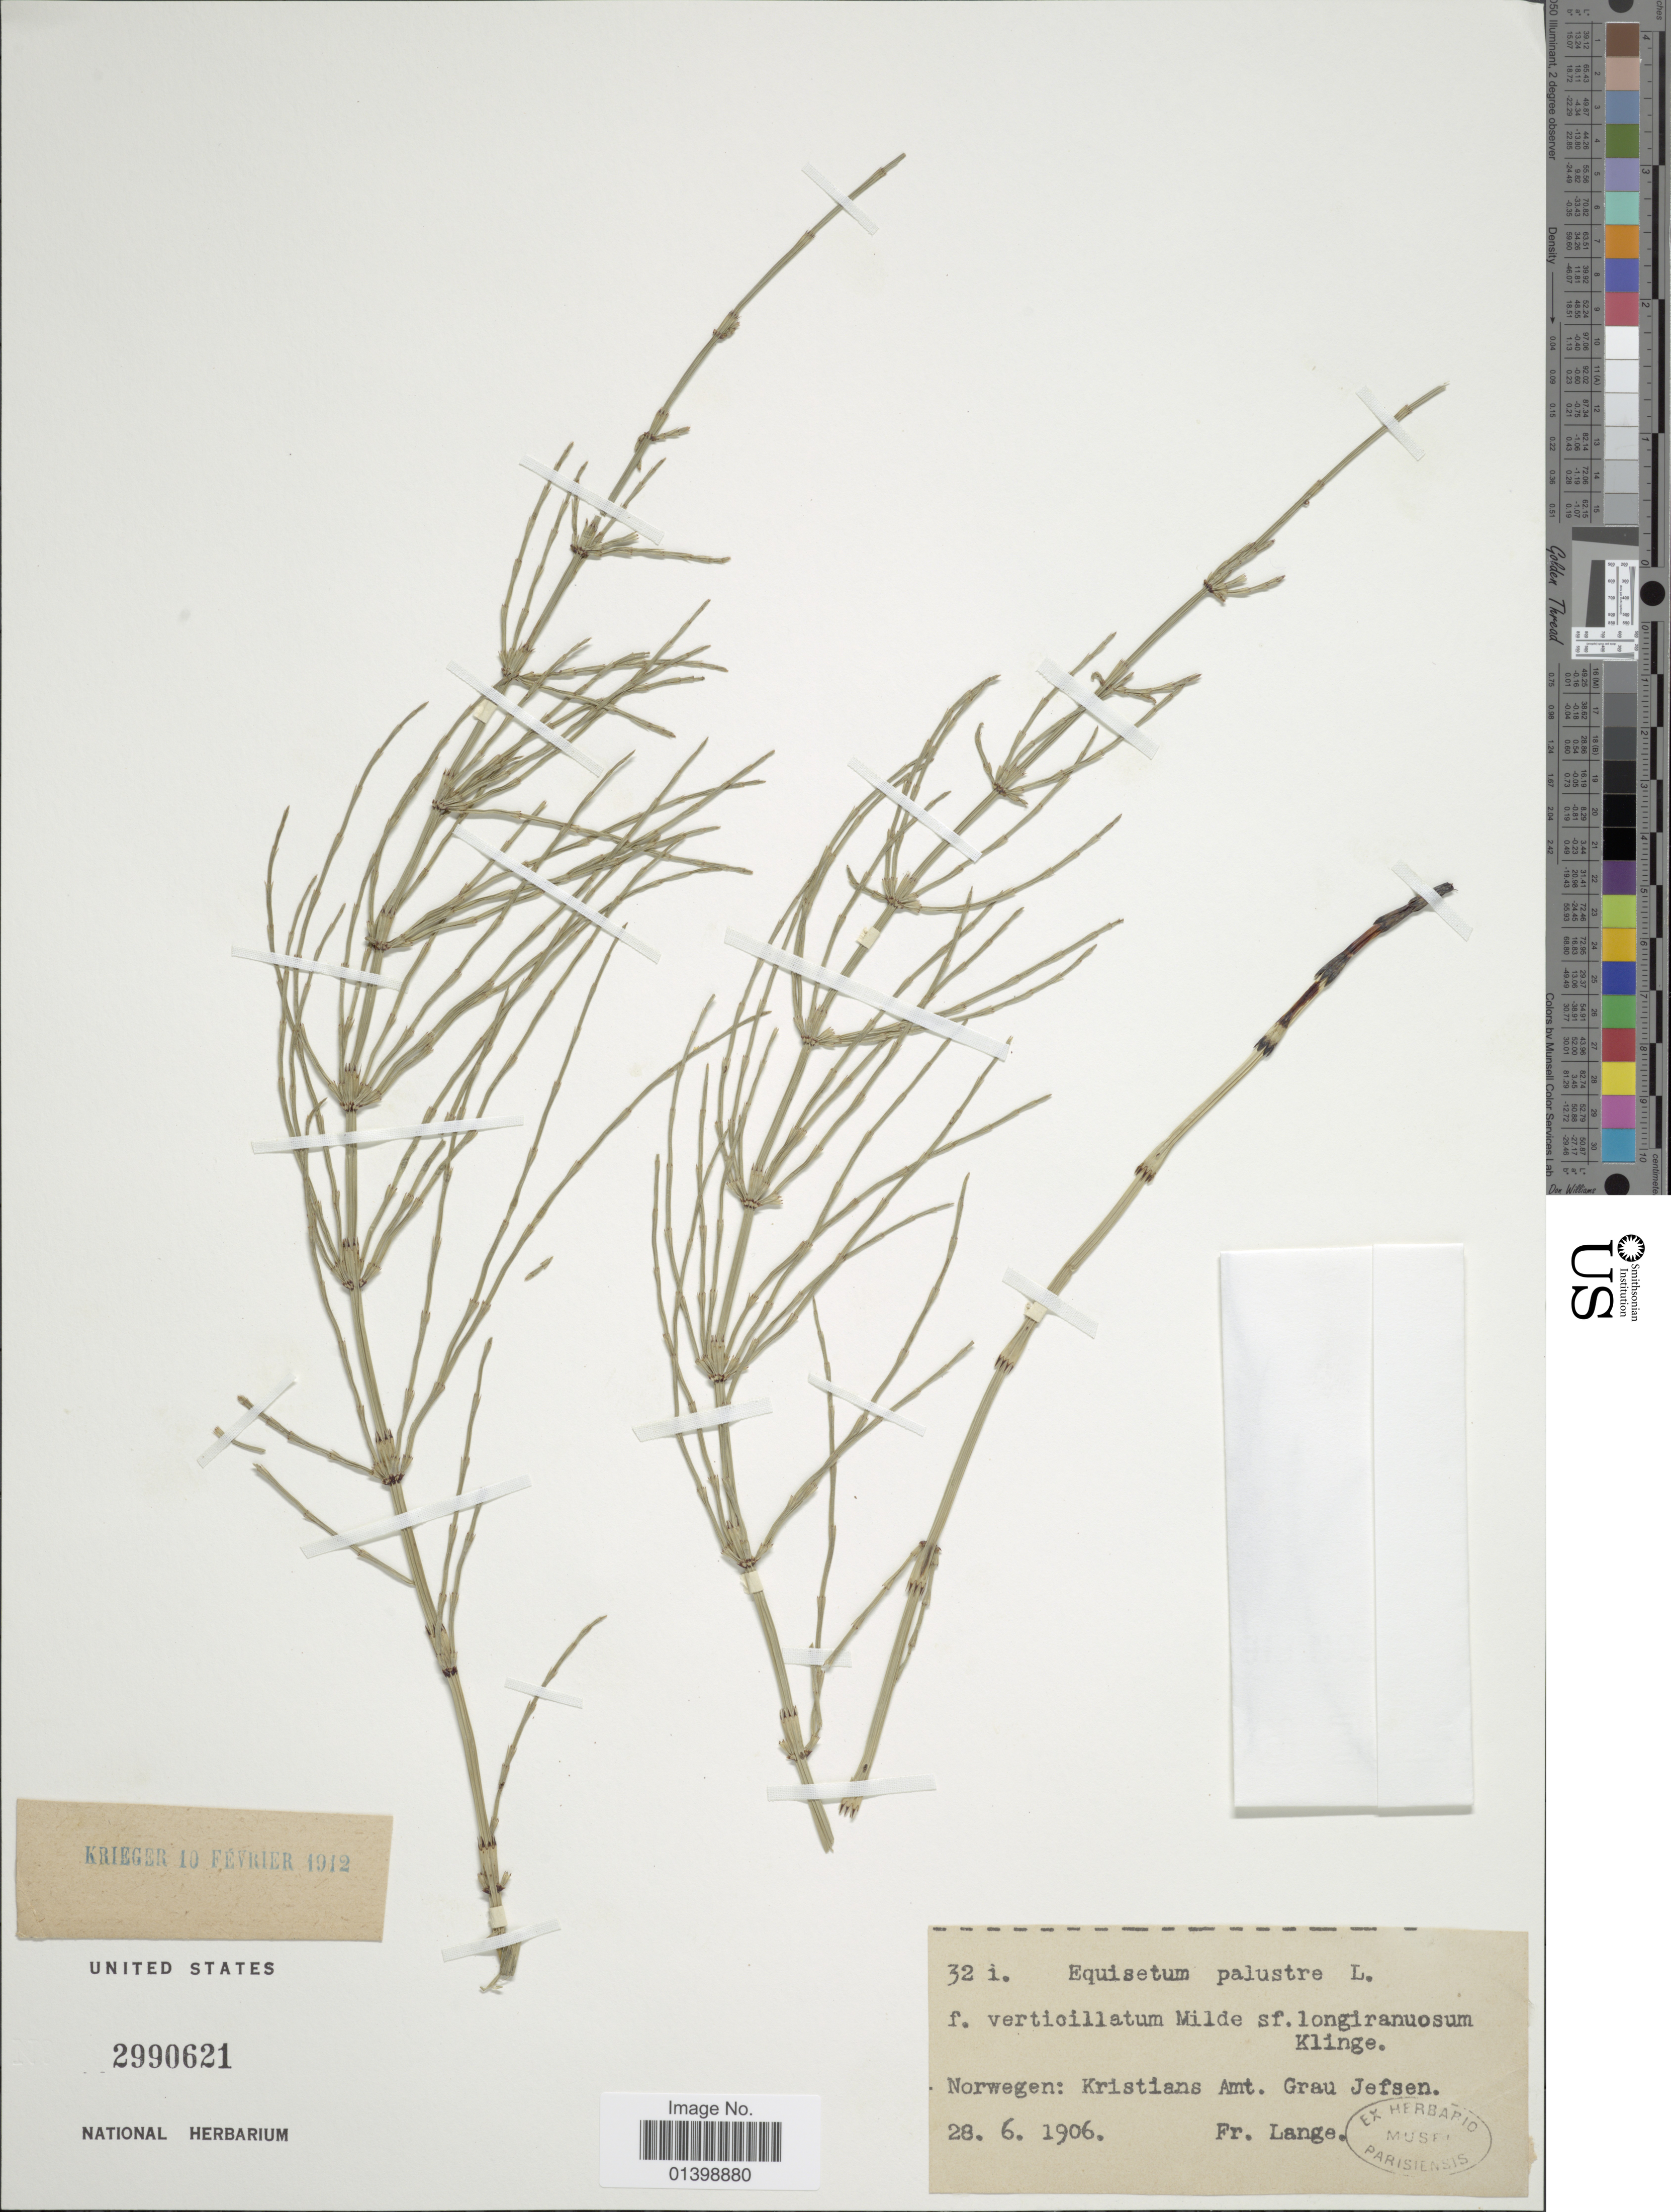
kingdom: Plantae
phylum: Tracheophyta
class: Polypodiopsida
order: Equisetales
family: Equisetaceae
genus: Equisetum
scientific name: Equisetum palustre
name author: L.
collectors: F. Lange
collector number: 32 i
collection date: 1906-06-28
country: Norway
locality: Kristians Amt Grau Jefsen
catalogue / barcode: US 2990621